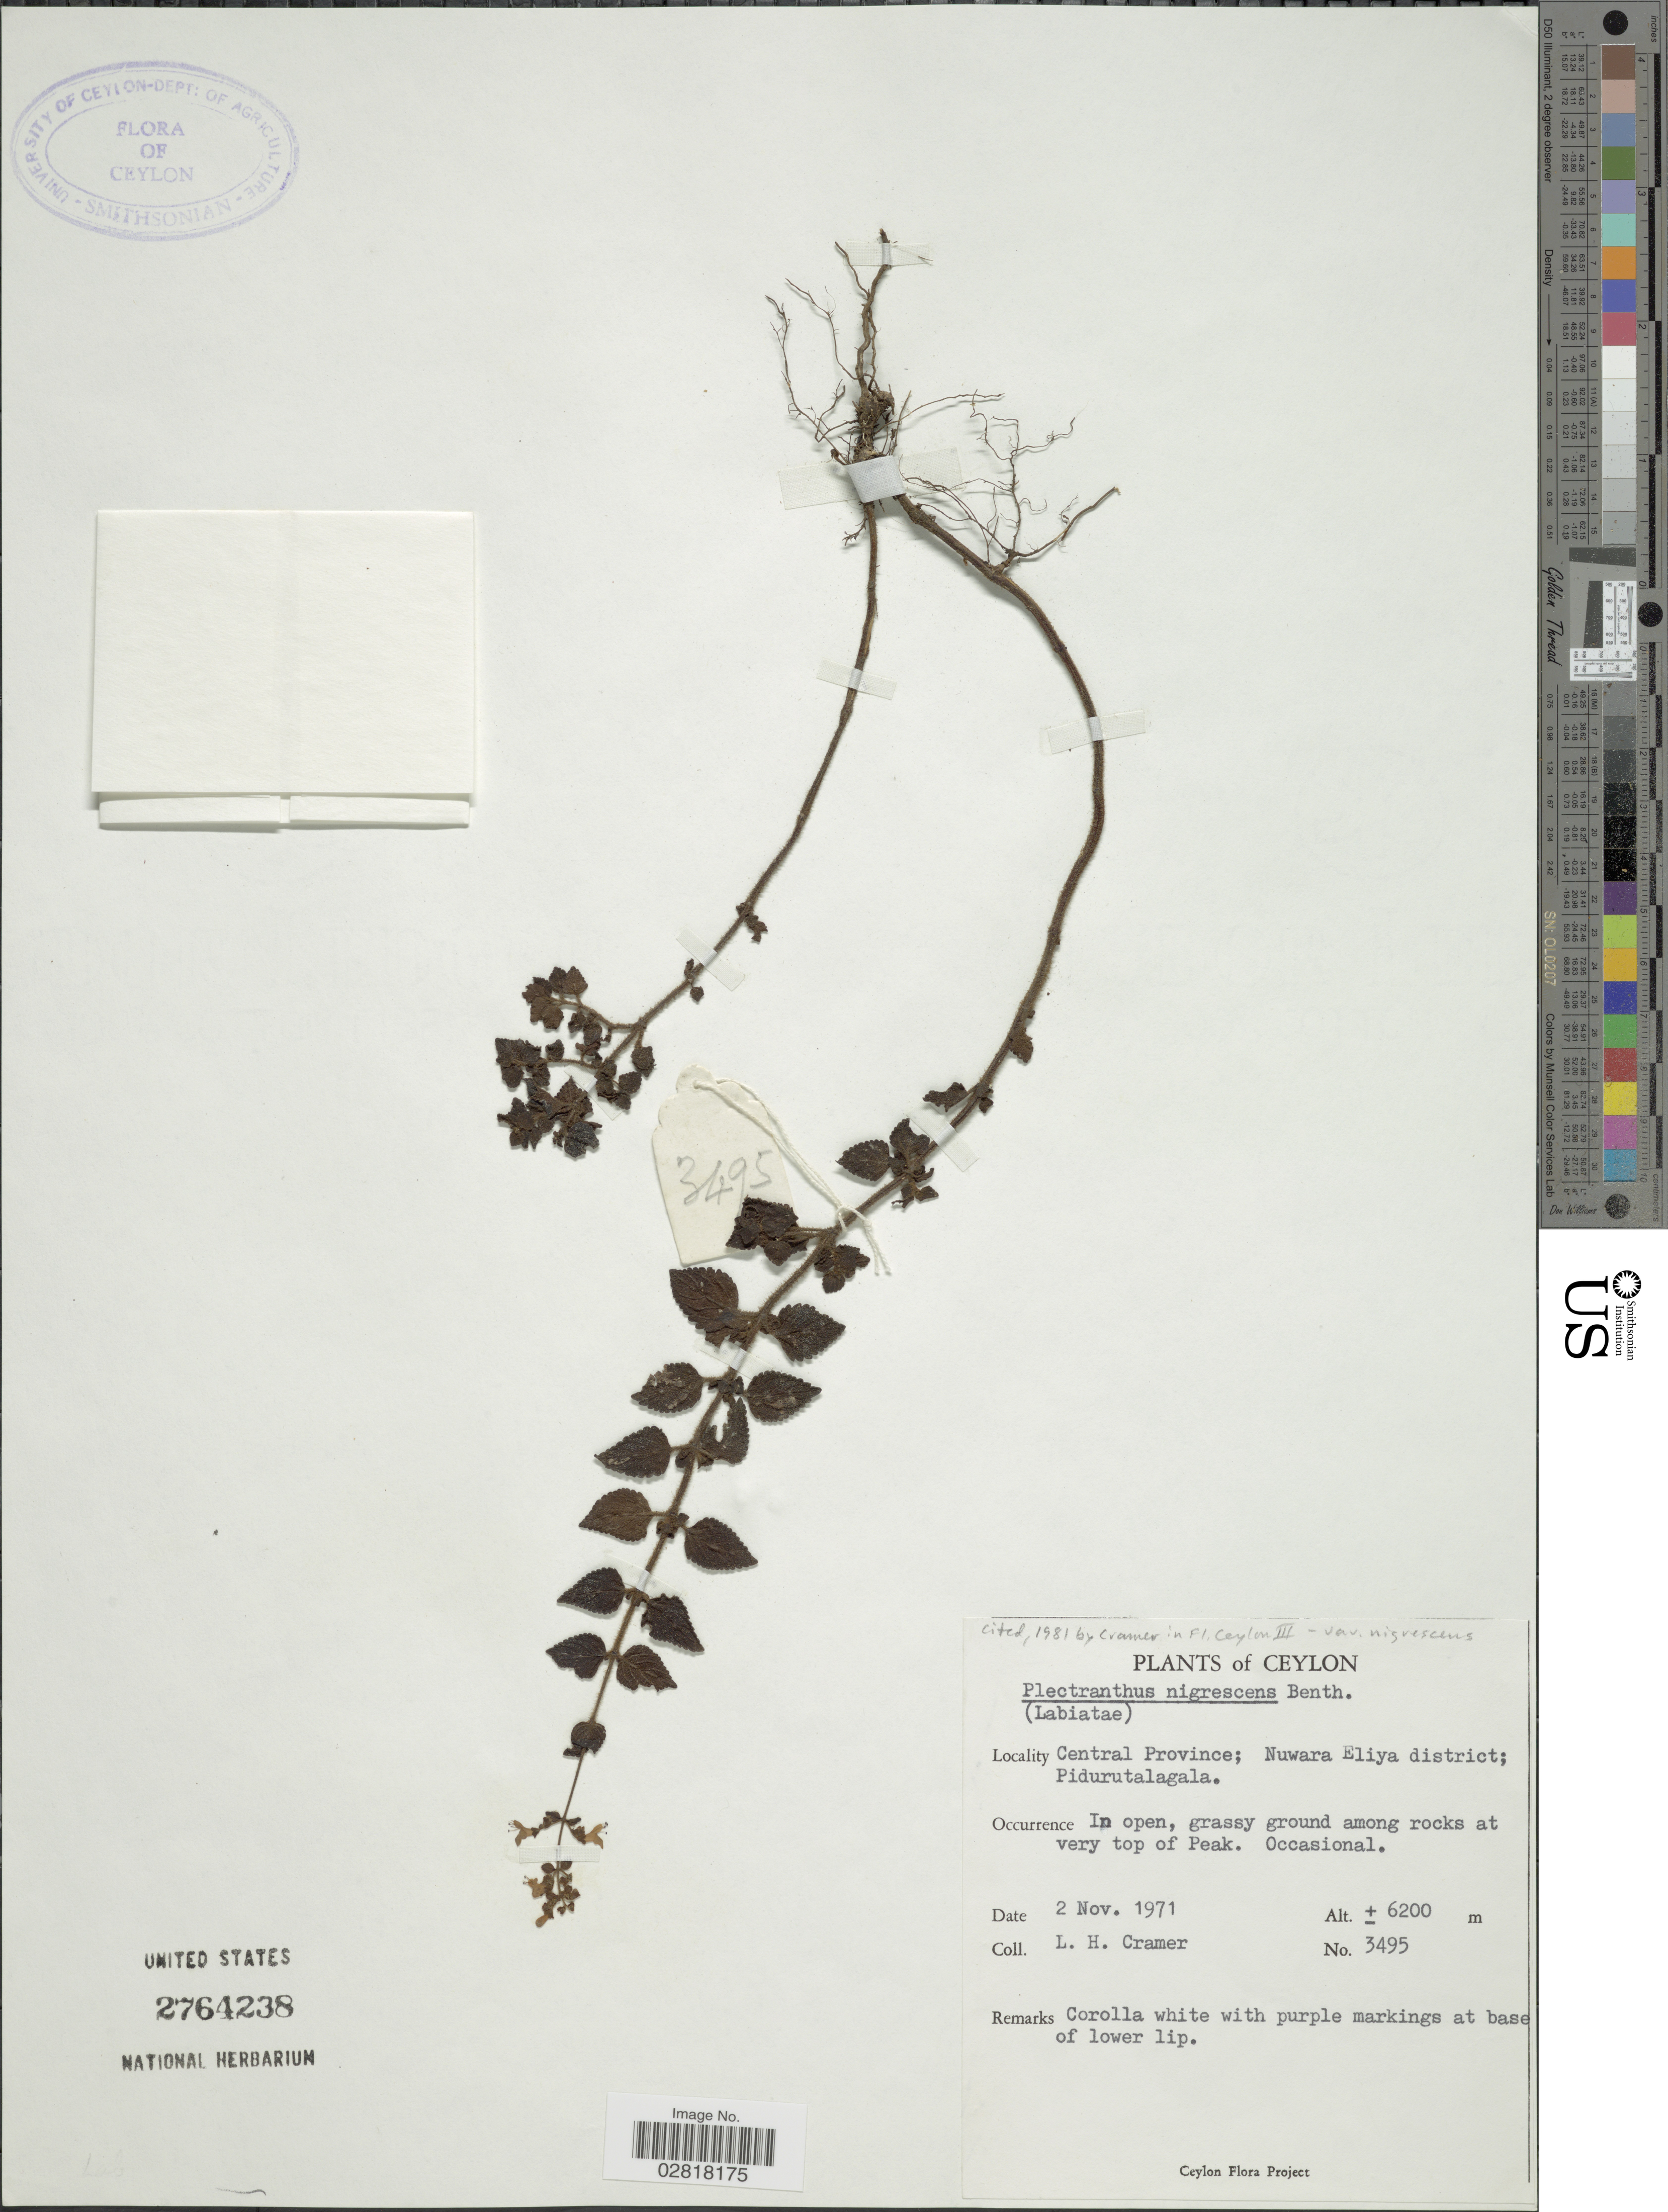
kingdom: Plantae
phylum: Tracheophyta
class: Magnoliopsida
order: Lamiales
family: Lamiaceae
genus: Plectranthus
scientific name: Plectranthus nigrescens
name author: Benth.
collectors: L. H. Cramer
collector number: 3495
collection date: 1971-11-02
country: Sri Lanka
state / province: Central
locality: Ceylon, Nuwara Eliya district; Pidurutalagala, at very top of Peak.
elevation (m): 6200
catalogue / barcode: US 2764238